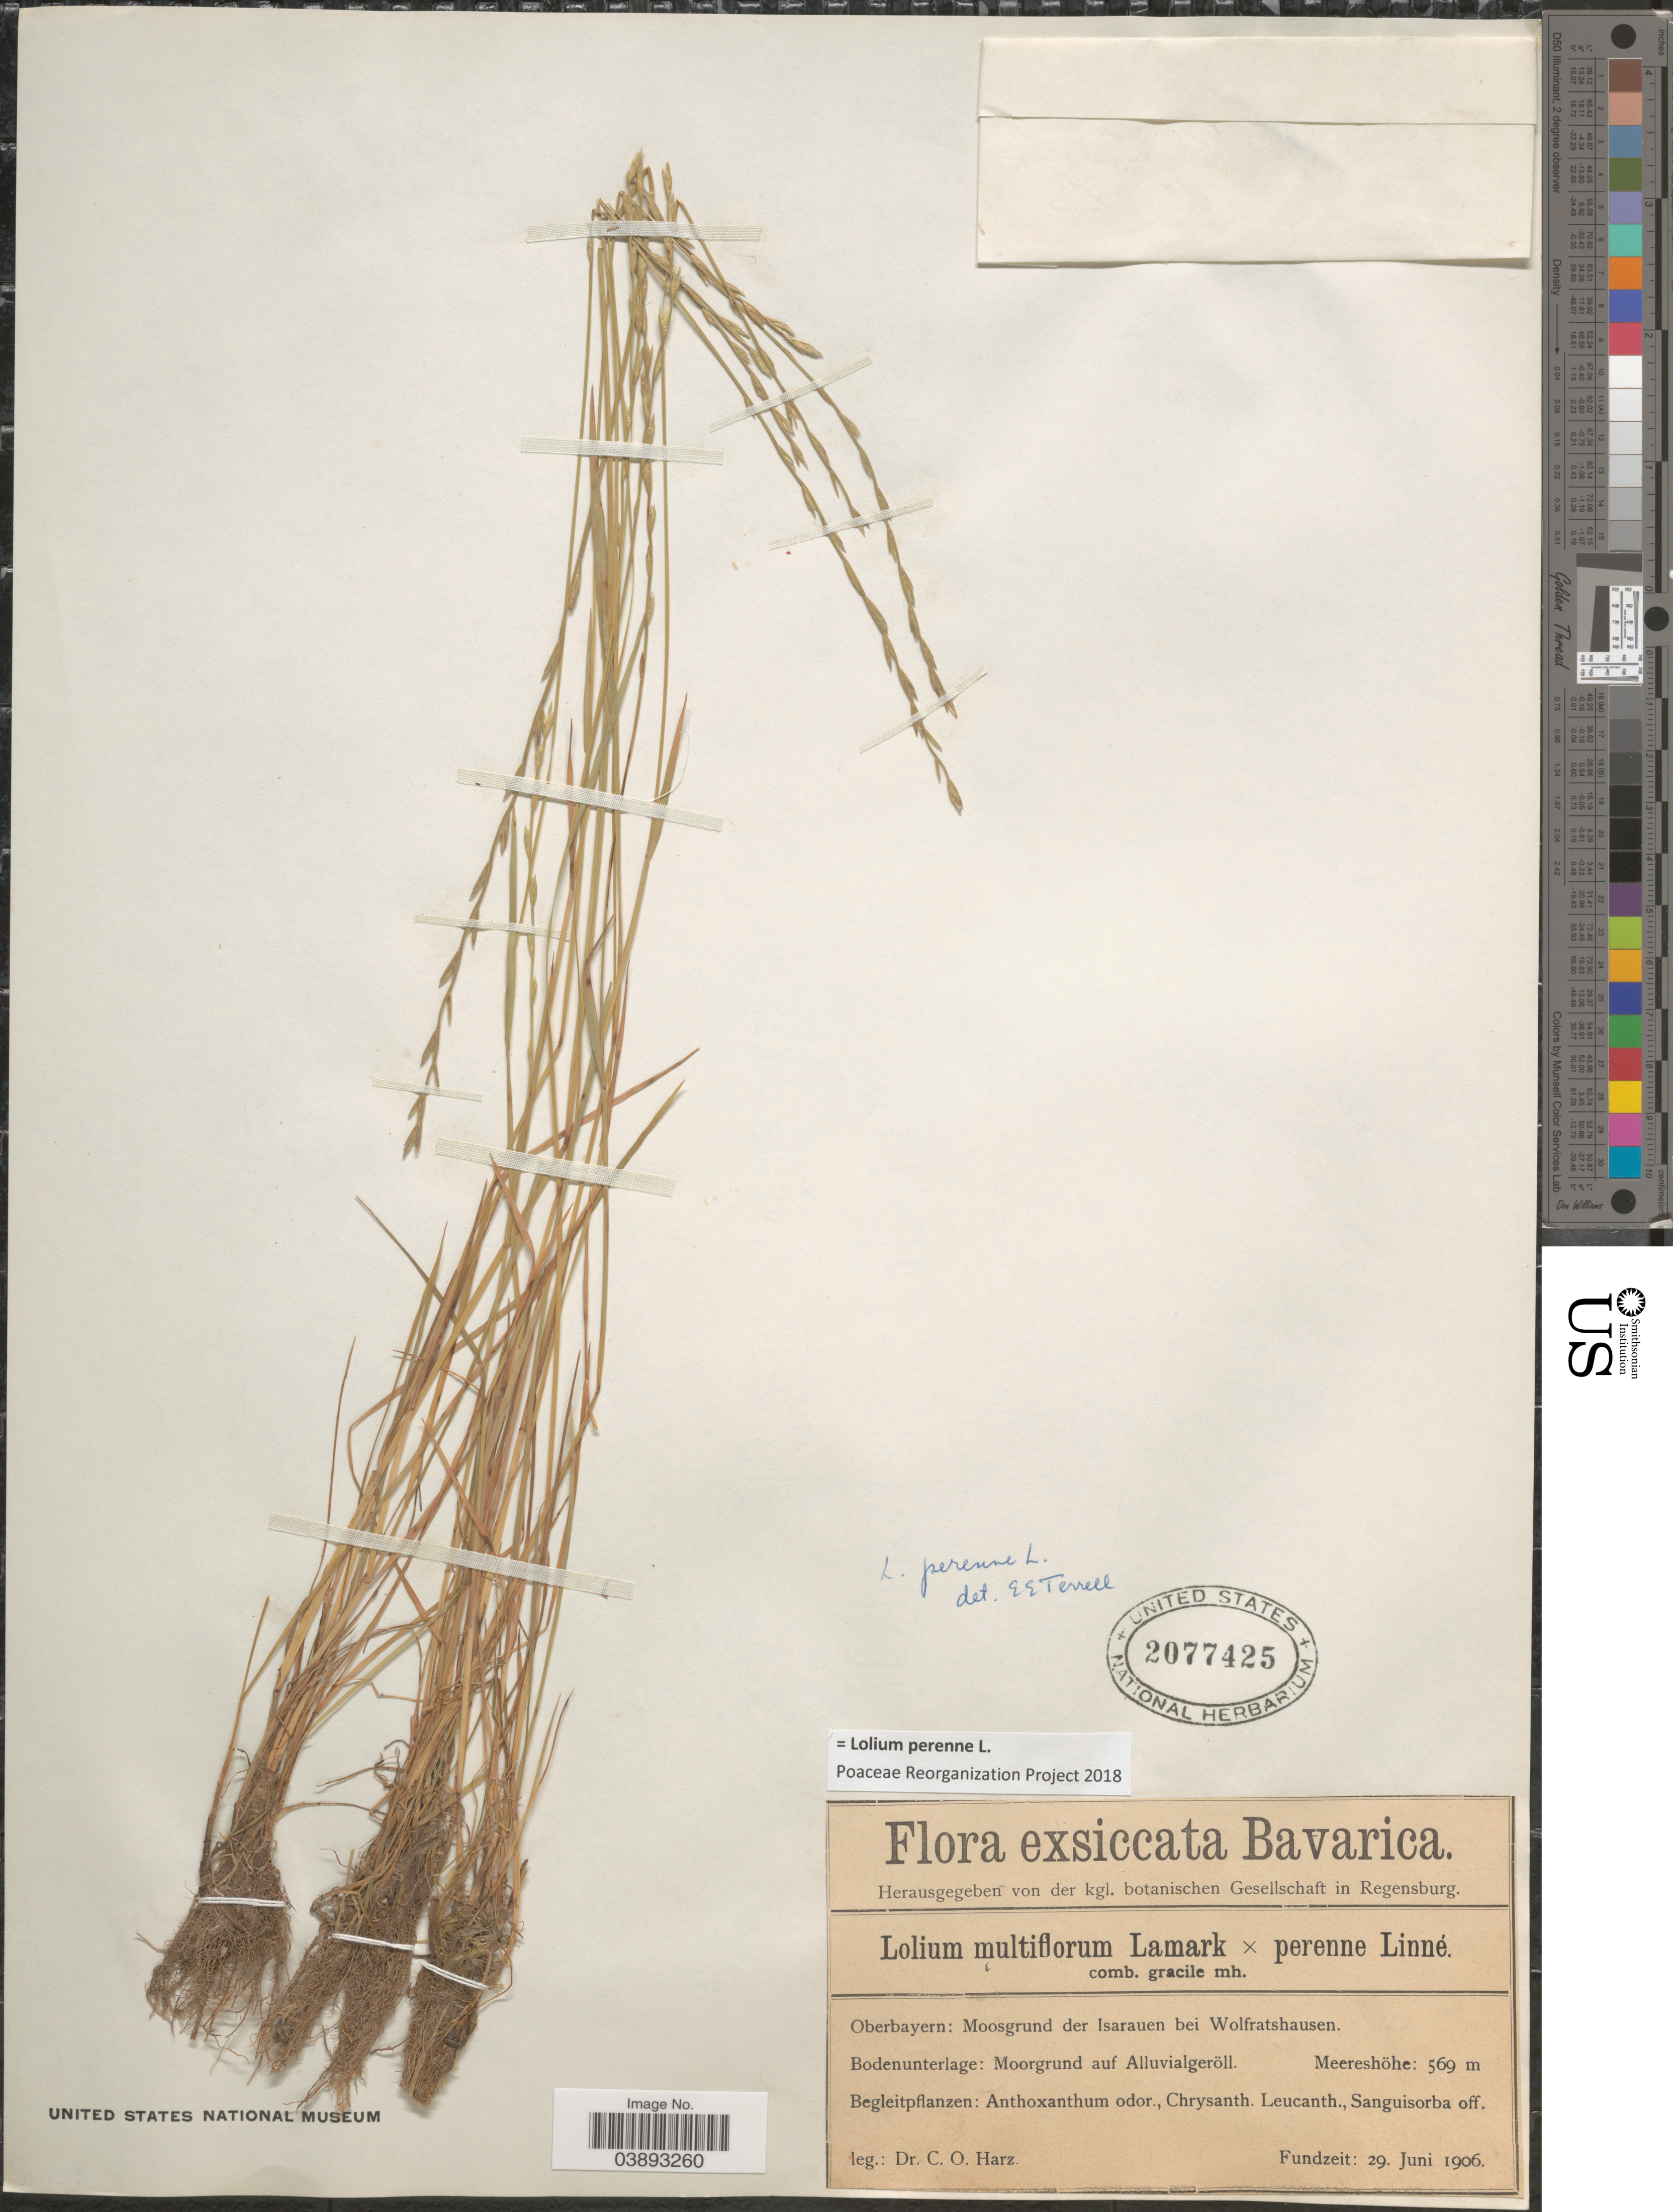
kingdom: Plantae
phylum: Tracheophyta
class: Liliopsida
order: Poales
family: Poaceae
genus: Lolium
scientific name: Lolium perenne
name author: L.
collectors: C. Harz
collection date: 1906-06-29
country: Germany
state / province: Bayern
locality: Bavarica. Oberbayern: Moosgrund der Isarauen bei Wolfratshausen.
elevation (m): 569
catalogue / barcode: US 2077425